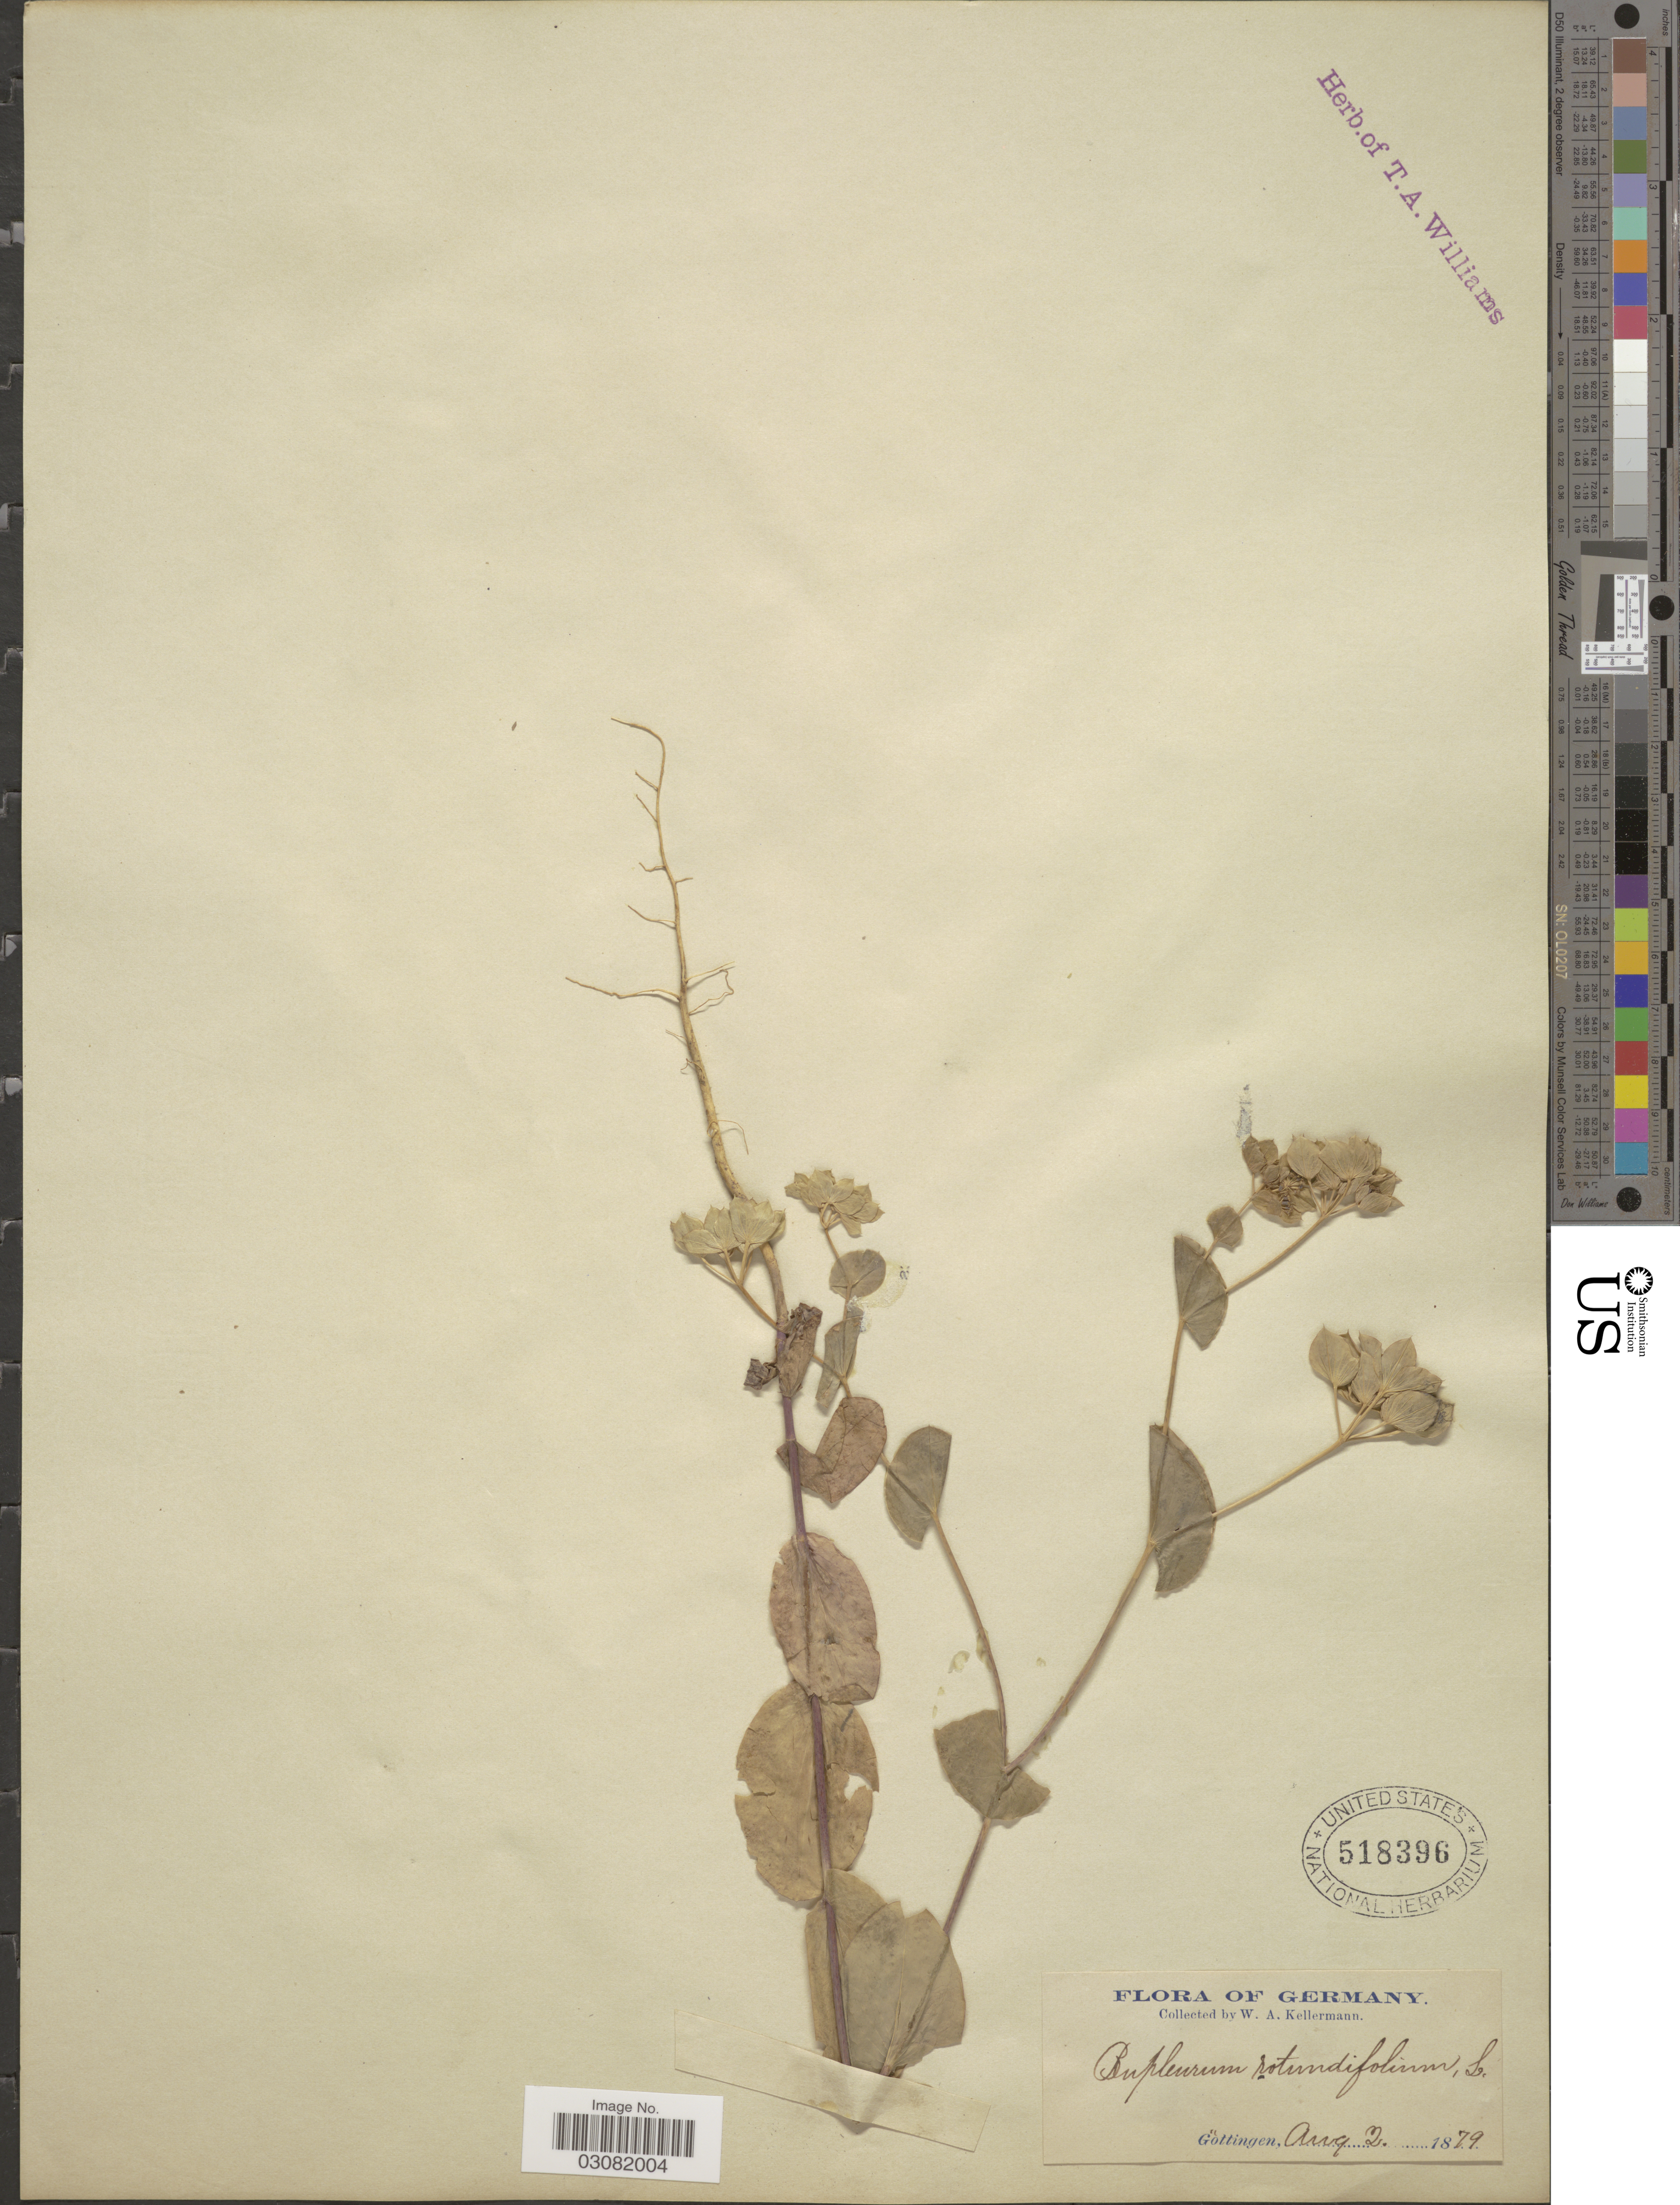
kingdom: Plantae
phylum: Tracheophyta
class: Magnoliopsida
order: Apiales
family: Apiaceae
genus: Bupleurum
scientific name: Bupleurum rotundifolium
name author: L.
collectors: W. A. Kellermann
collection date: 1879-08-02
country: Germany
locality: Göttingen.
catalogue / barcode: US 518396